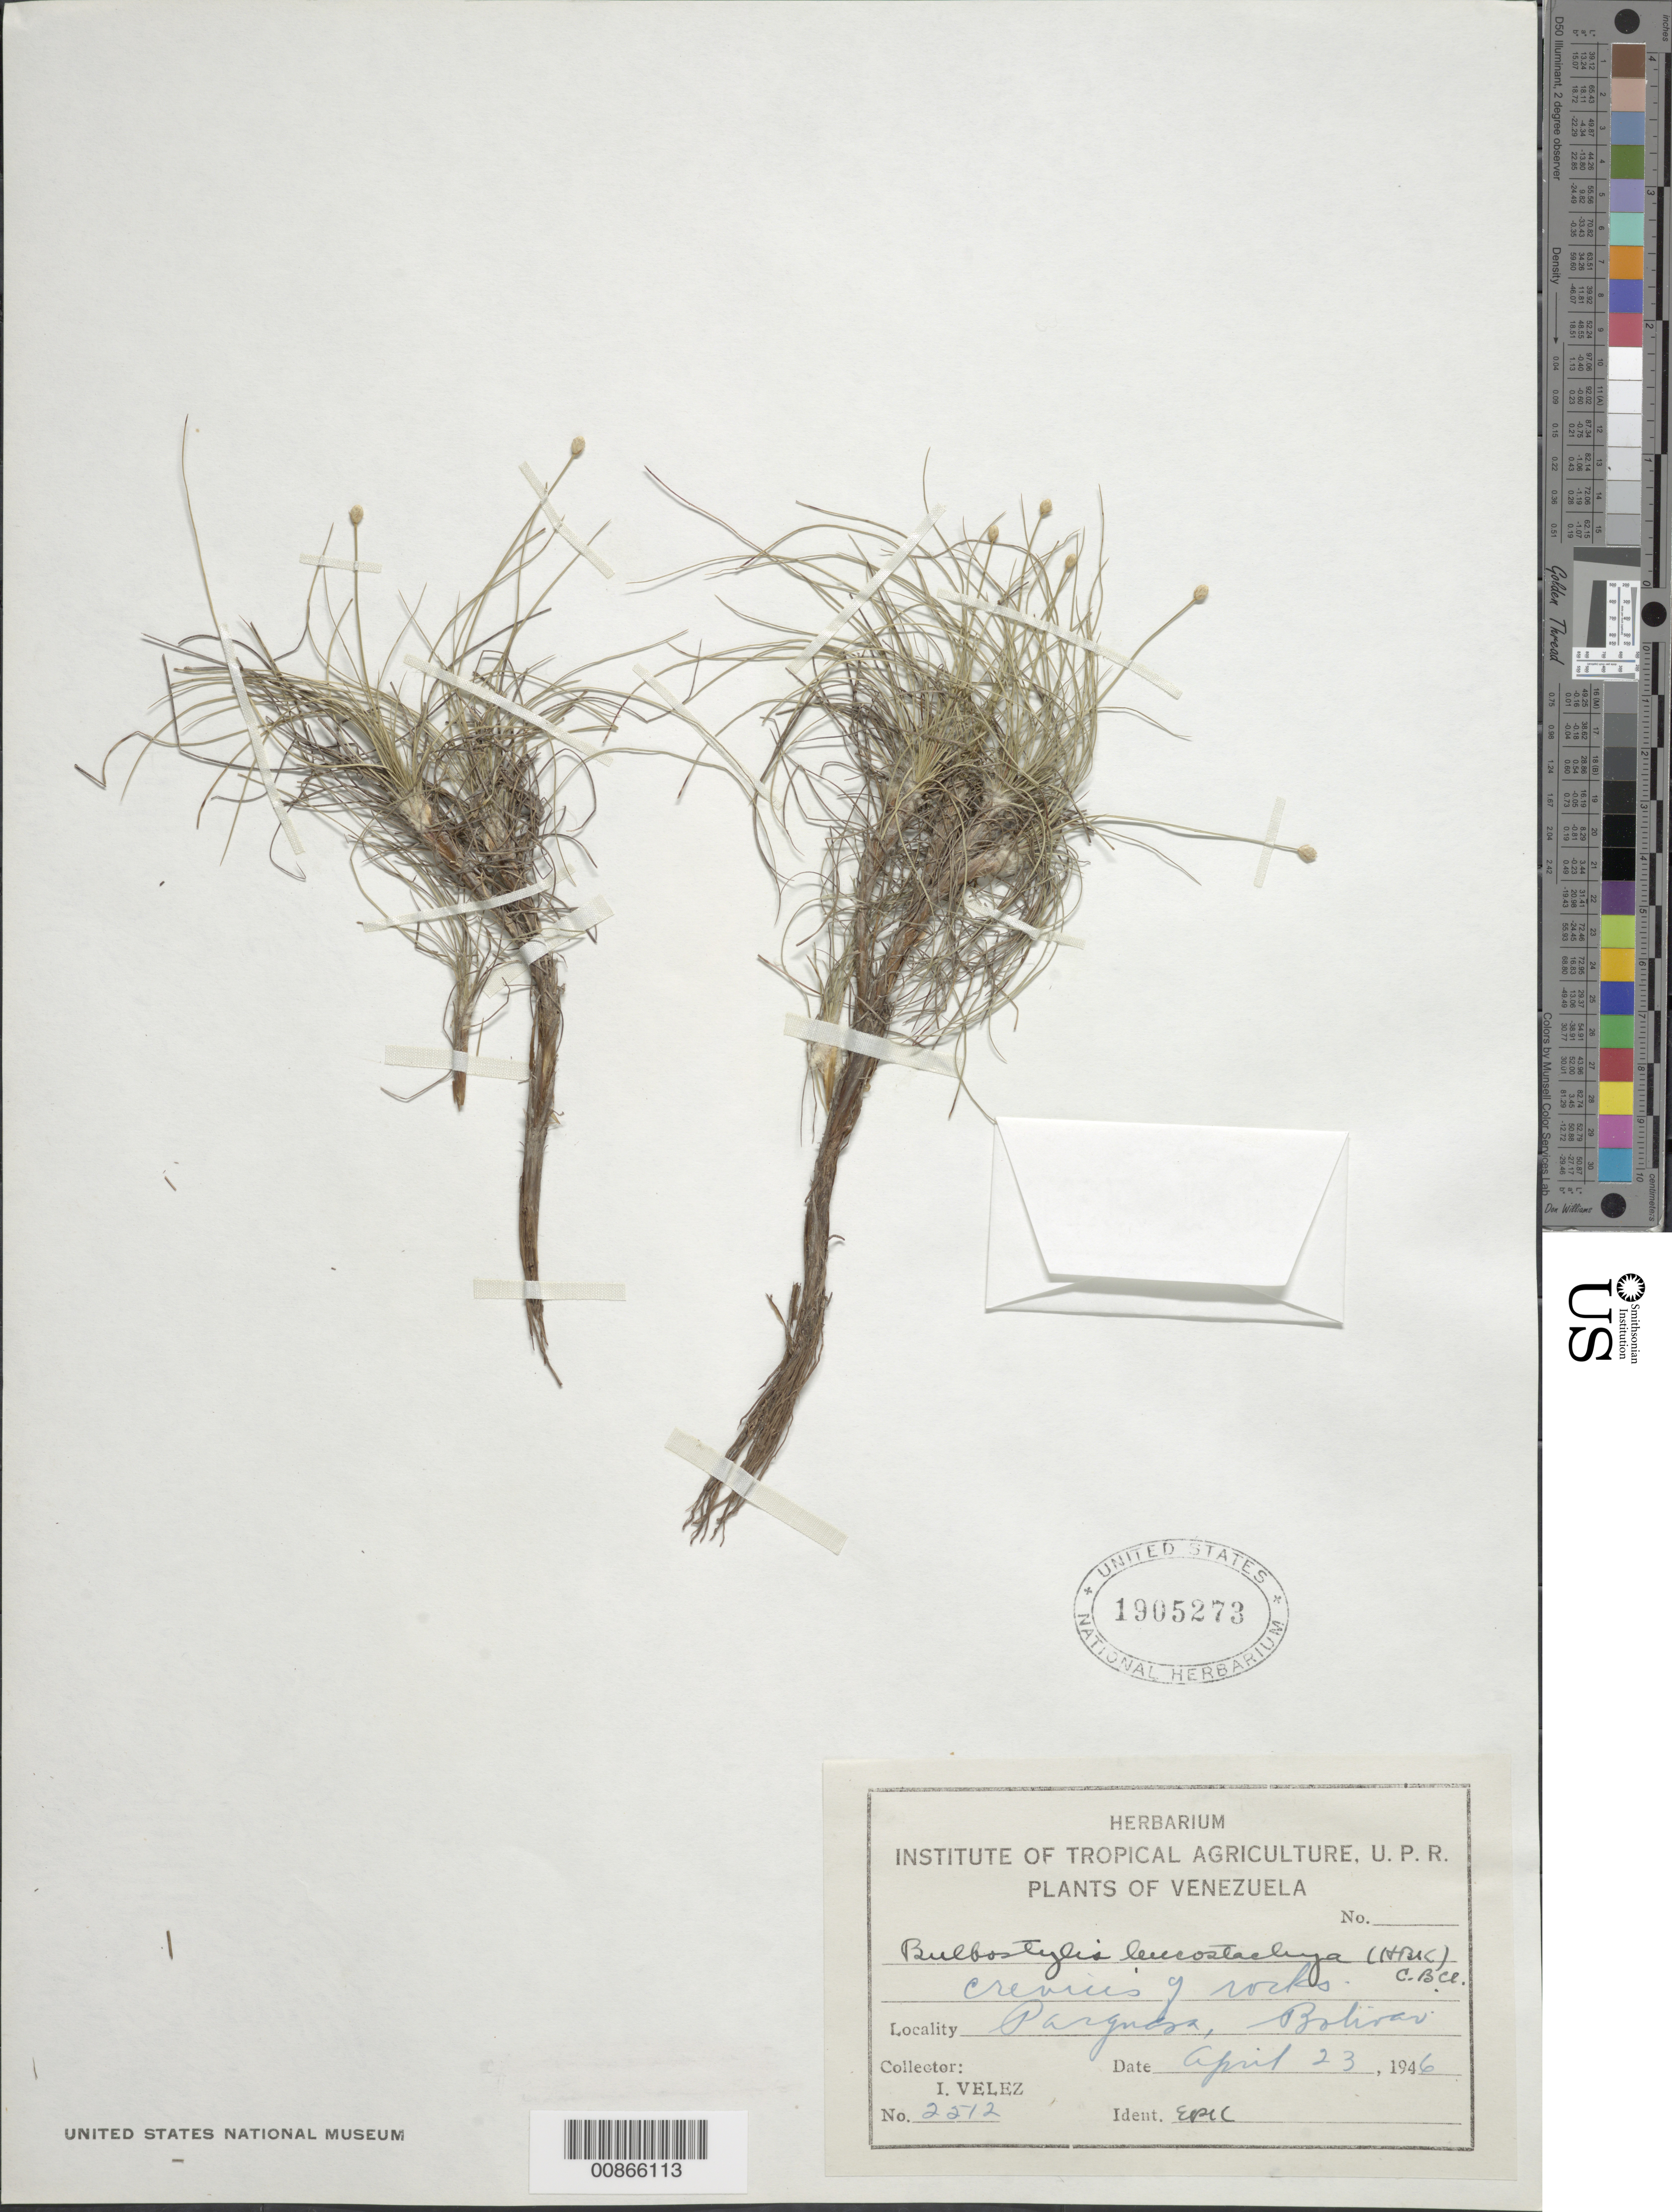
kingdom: Plantae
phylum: Tracheophyta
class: Liliopsida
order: Poales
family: Cyperaceae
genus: Bulbostylis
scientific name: Bulbostylis leucostachya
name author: (Kunth) Kunth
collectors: I. Velez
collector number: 2512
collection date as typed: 23-Apr-46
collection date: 1946-04-23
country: Venezuela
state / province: Bolívar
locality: Parguasa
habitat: Crevices of rocks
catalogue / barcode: US 1905273